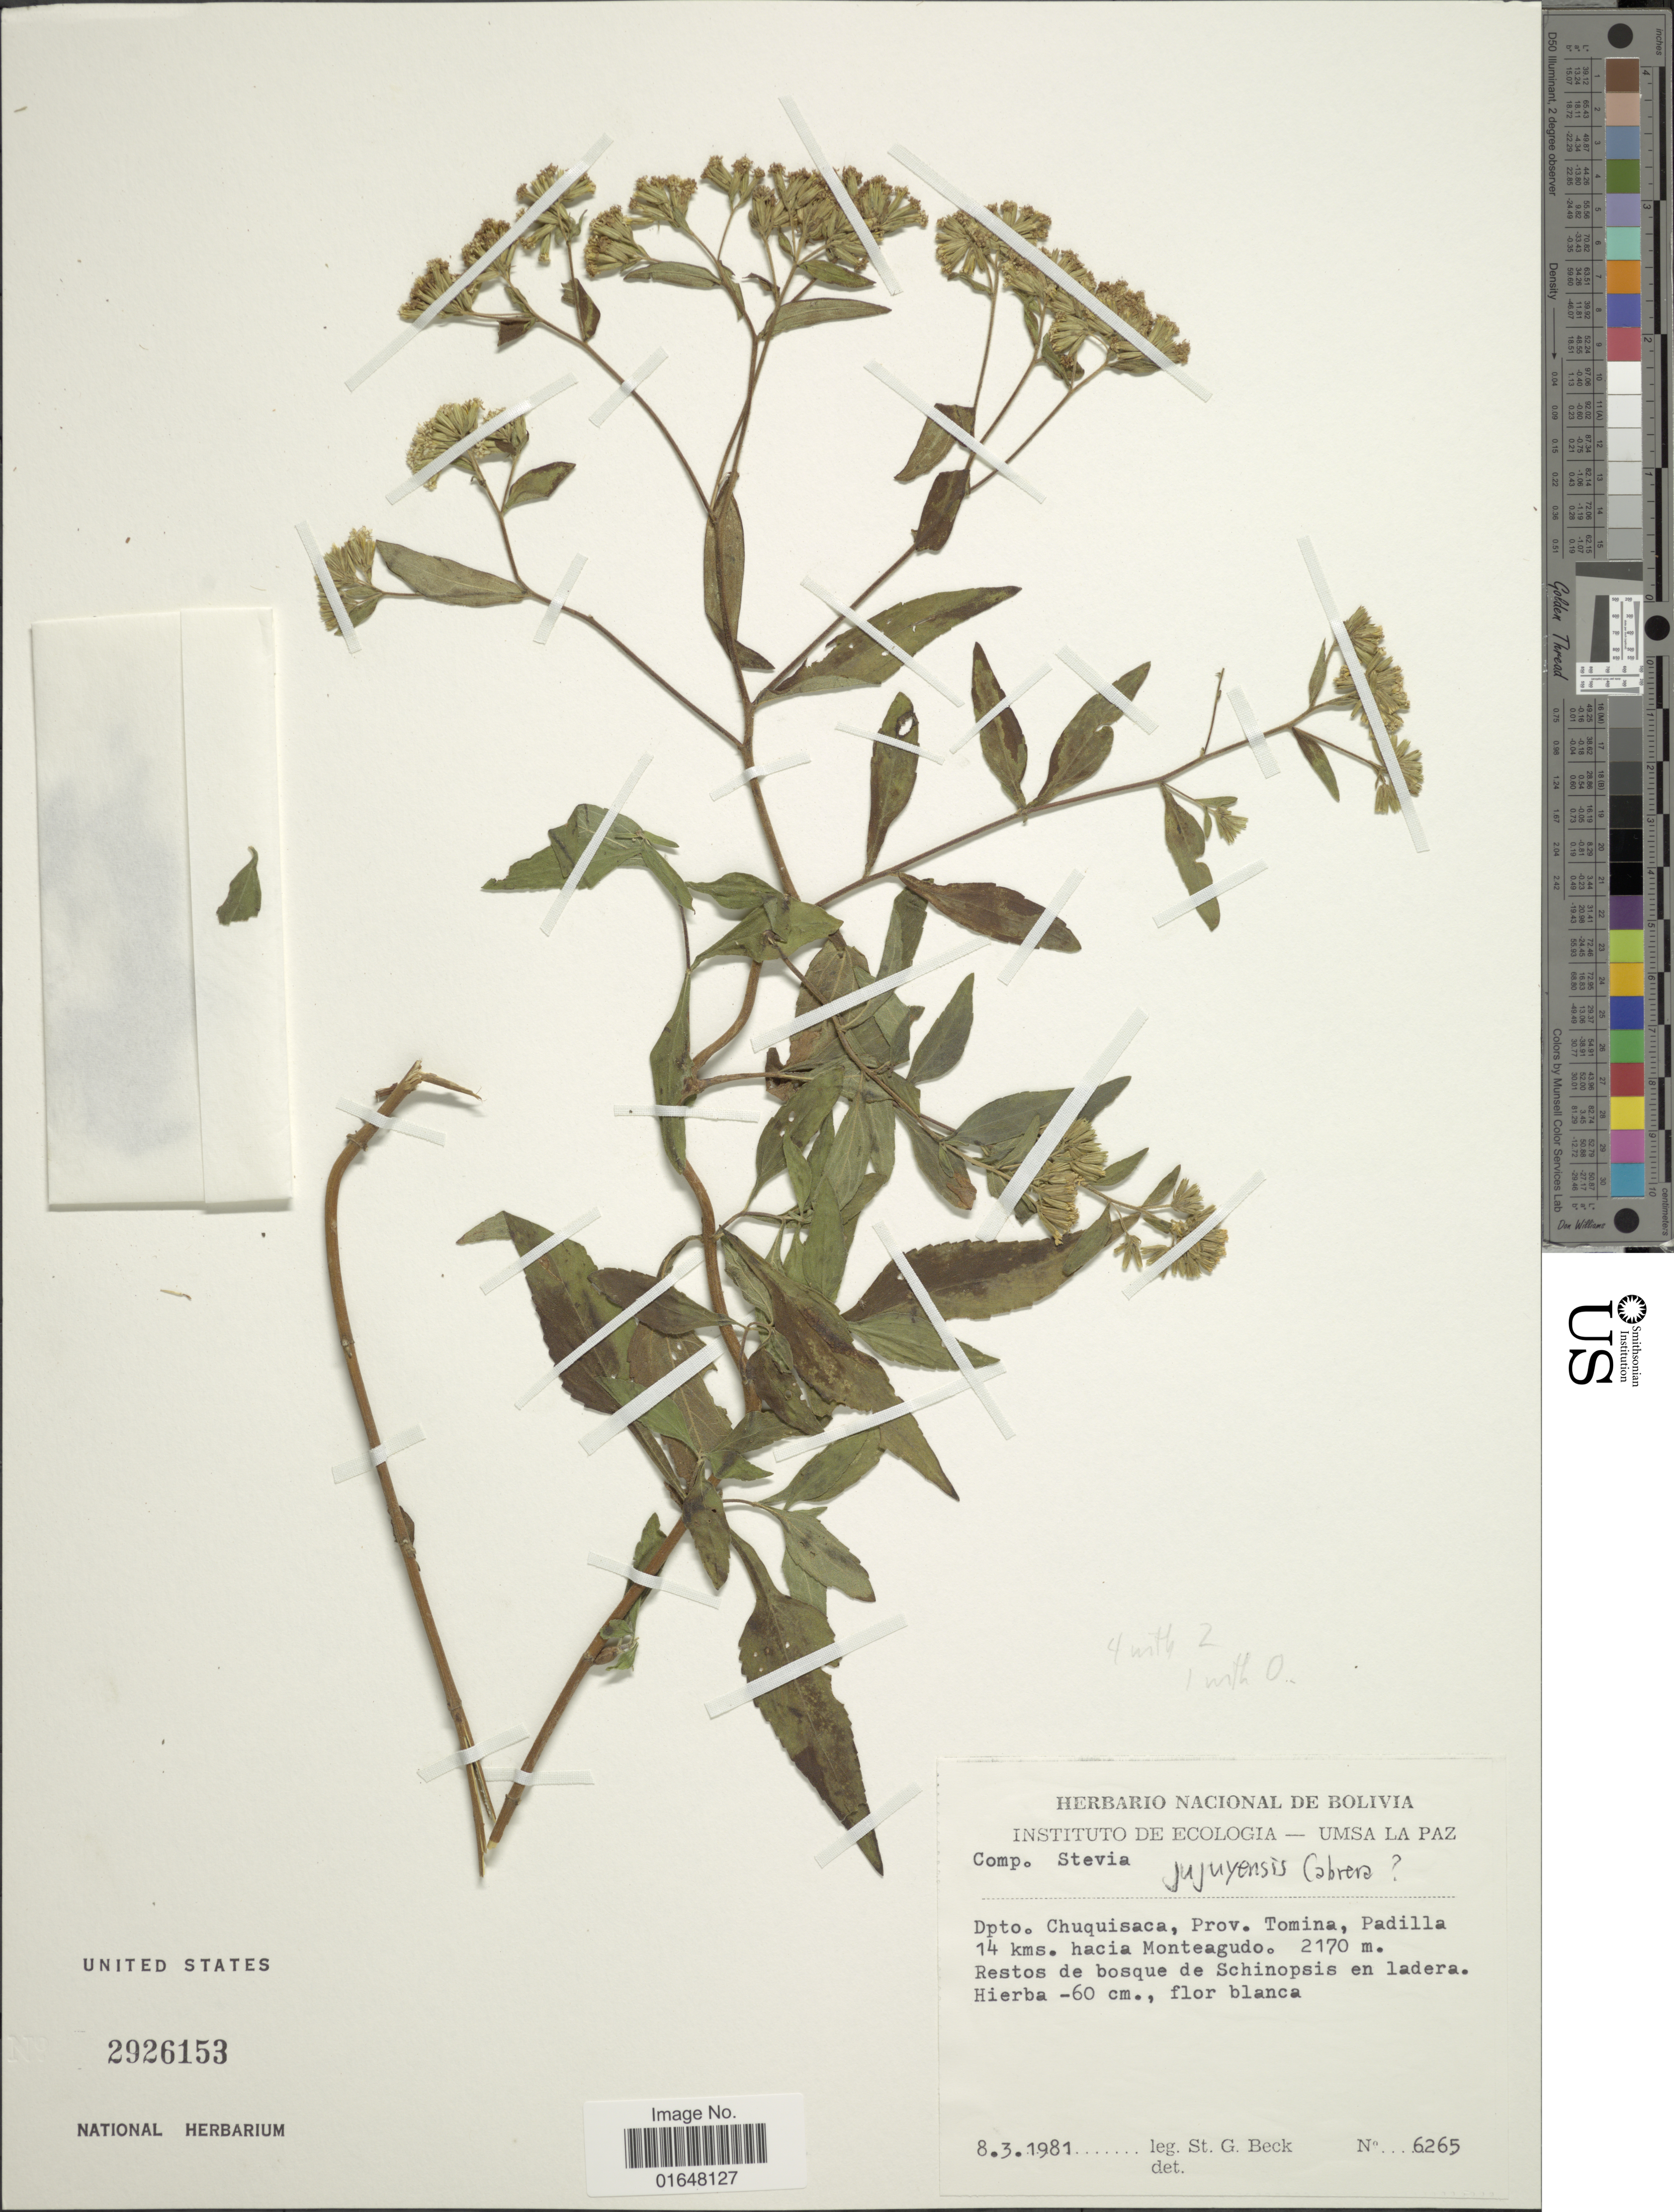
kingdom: Plantae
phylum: Tracheophyta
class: Magnoliopsida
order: Asterales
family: Asteraceae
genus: Stevia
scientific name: Stevia jujuyensis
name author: Cabrera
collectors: S. G. Beck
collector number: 6265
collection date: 1981-03-08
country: Bolivia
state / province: Chuquisaca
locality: Prov. Tomina, Padilla 14 kms hacia Monteagudo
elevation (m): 2170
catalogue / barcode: US 2926153